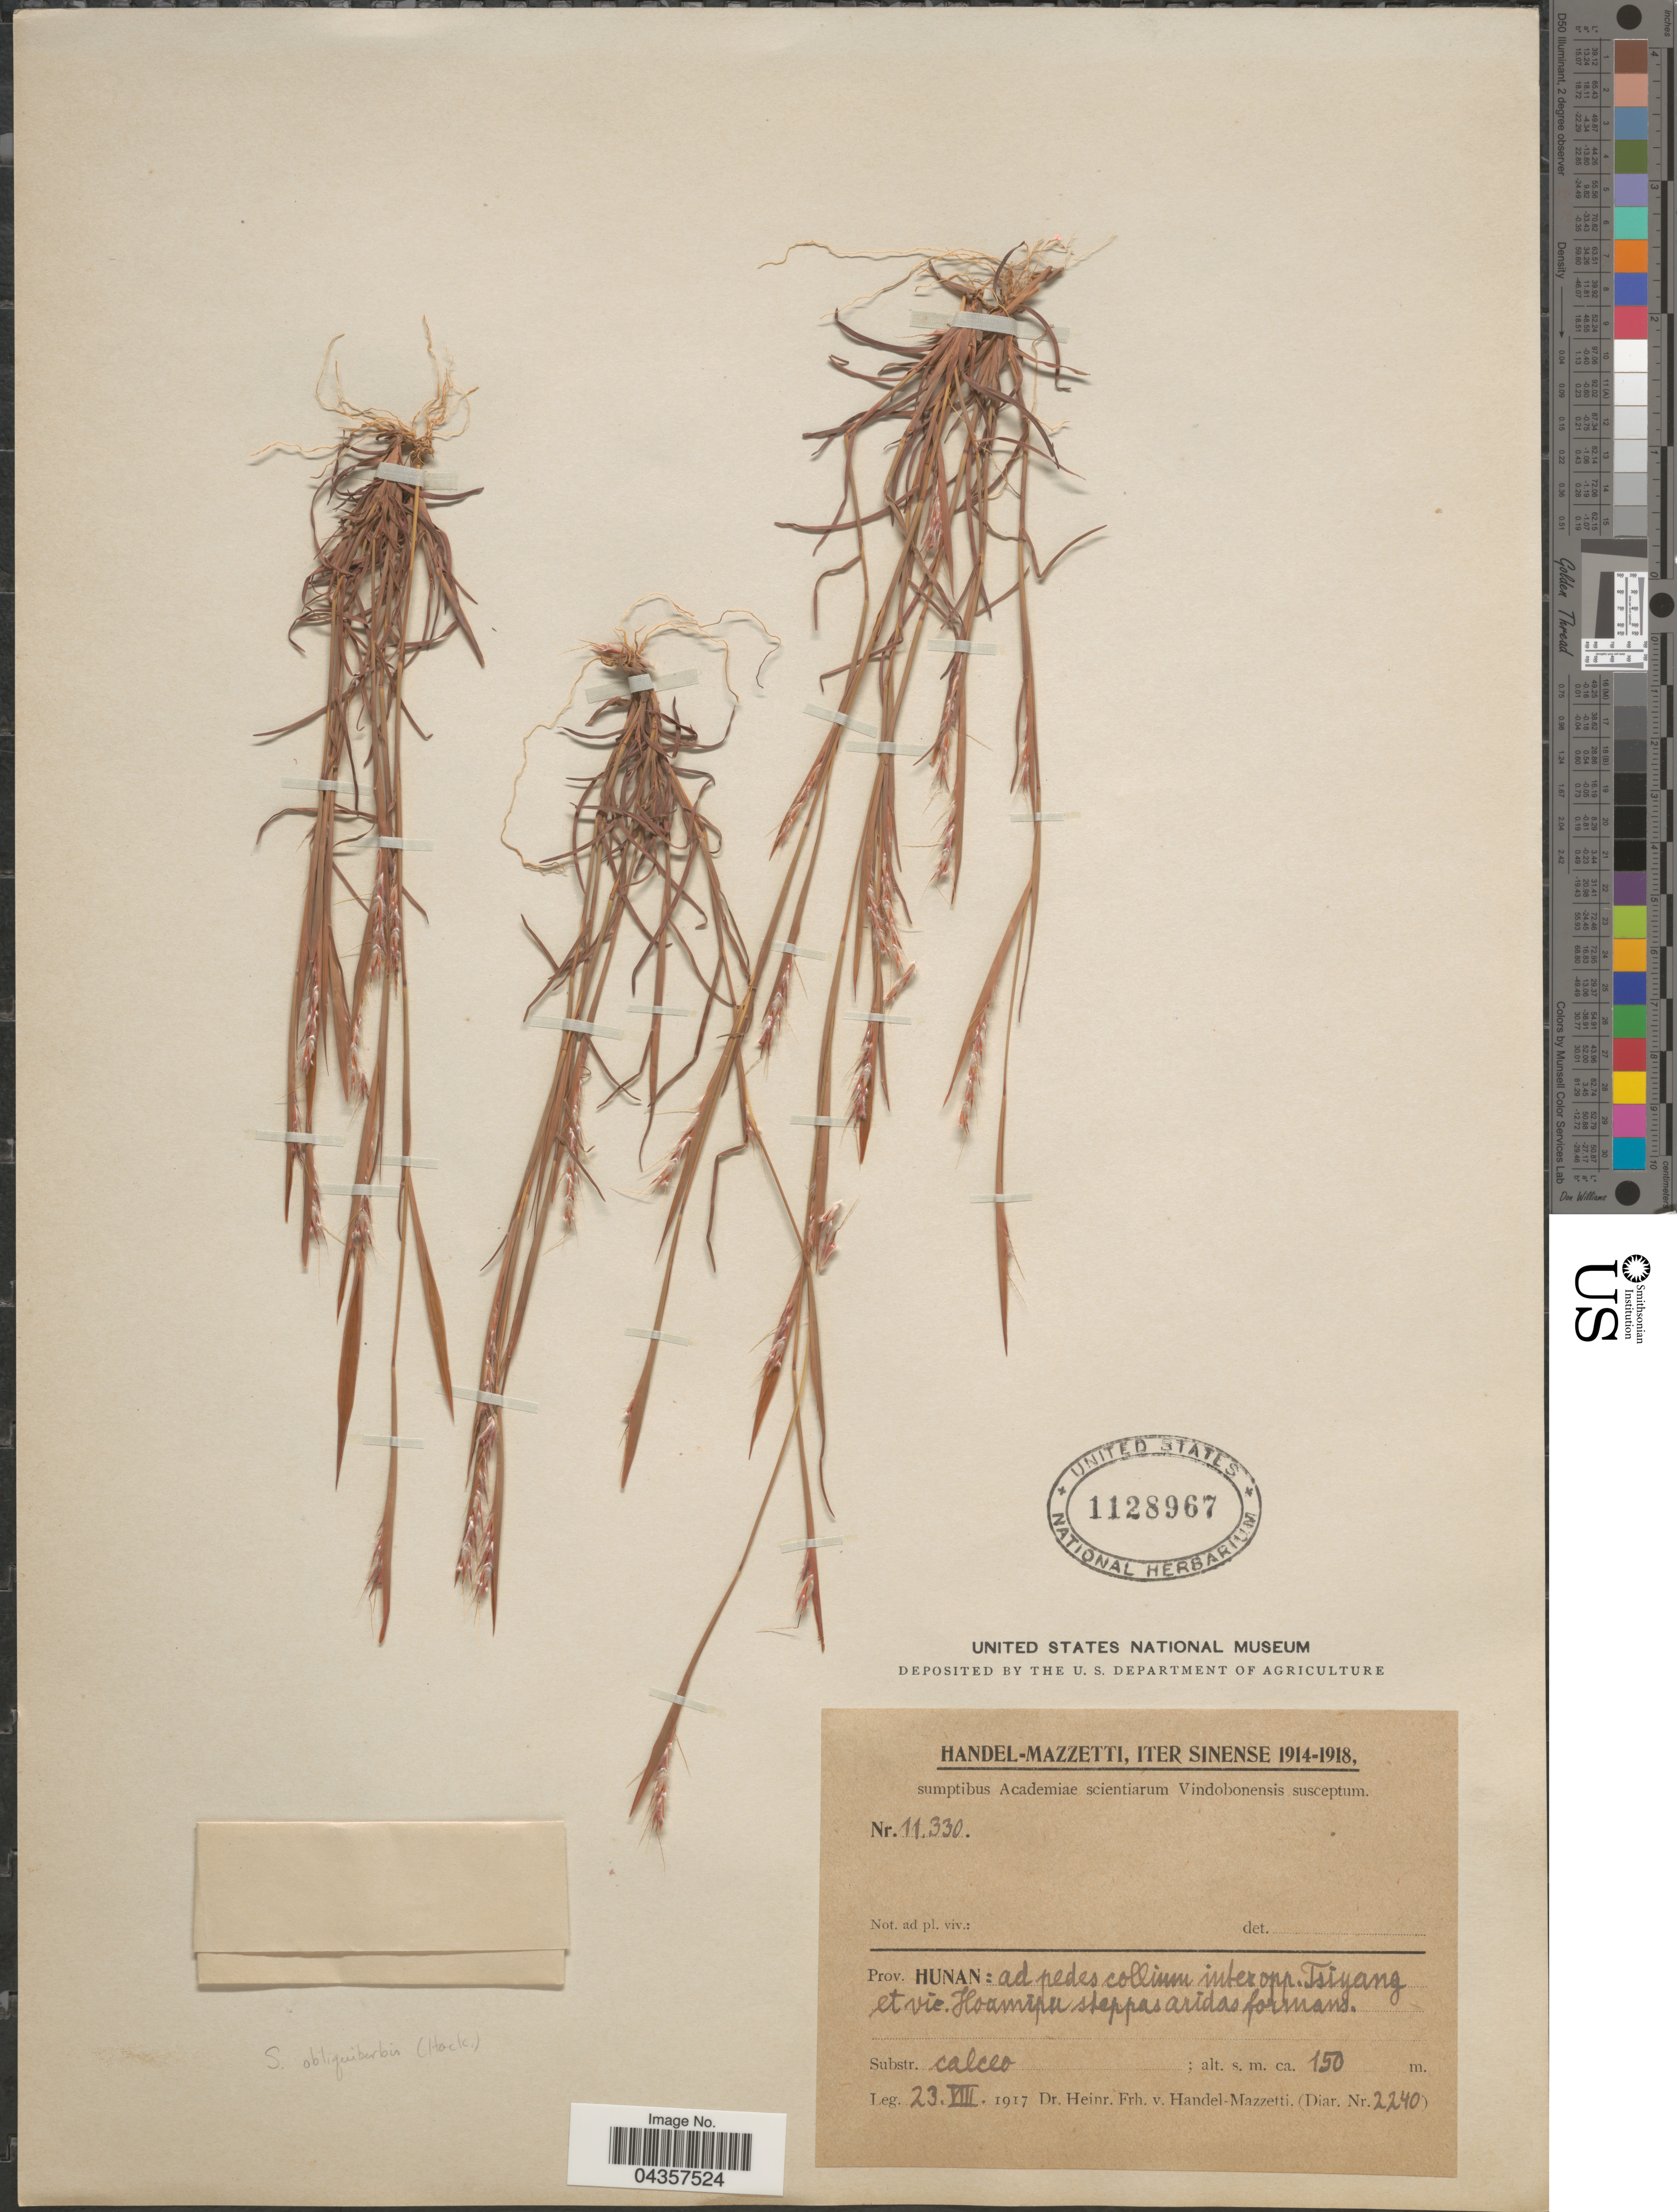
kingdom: Plantae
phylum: Tracheophyta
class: Liliopsida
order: Poales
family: Poaceae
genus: Schizachyrium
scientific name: Schizachyrium sp.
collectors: H. Handel-Mazzetti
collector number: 11330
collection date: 1917-08-23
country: China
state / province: Hunan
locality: Iter Sinense 1914-1918. Ad pedes collium inter opp. Tsiyang et vic, Hoamipu steppas aridas forman.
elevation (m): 150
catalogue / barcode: US 1128967